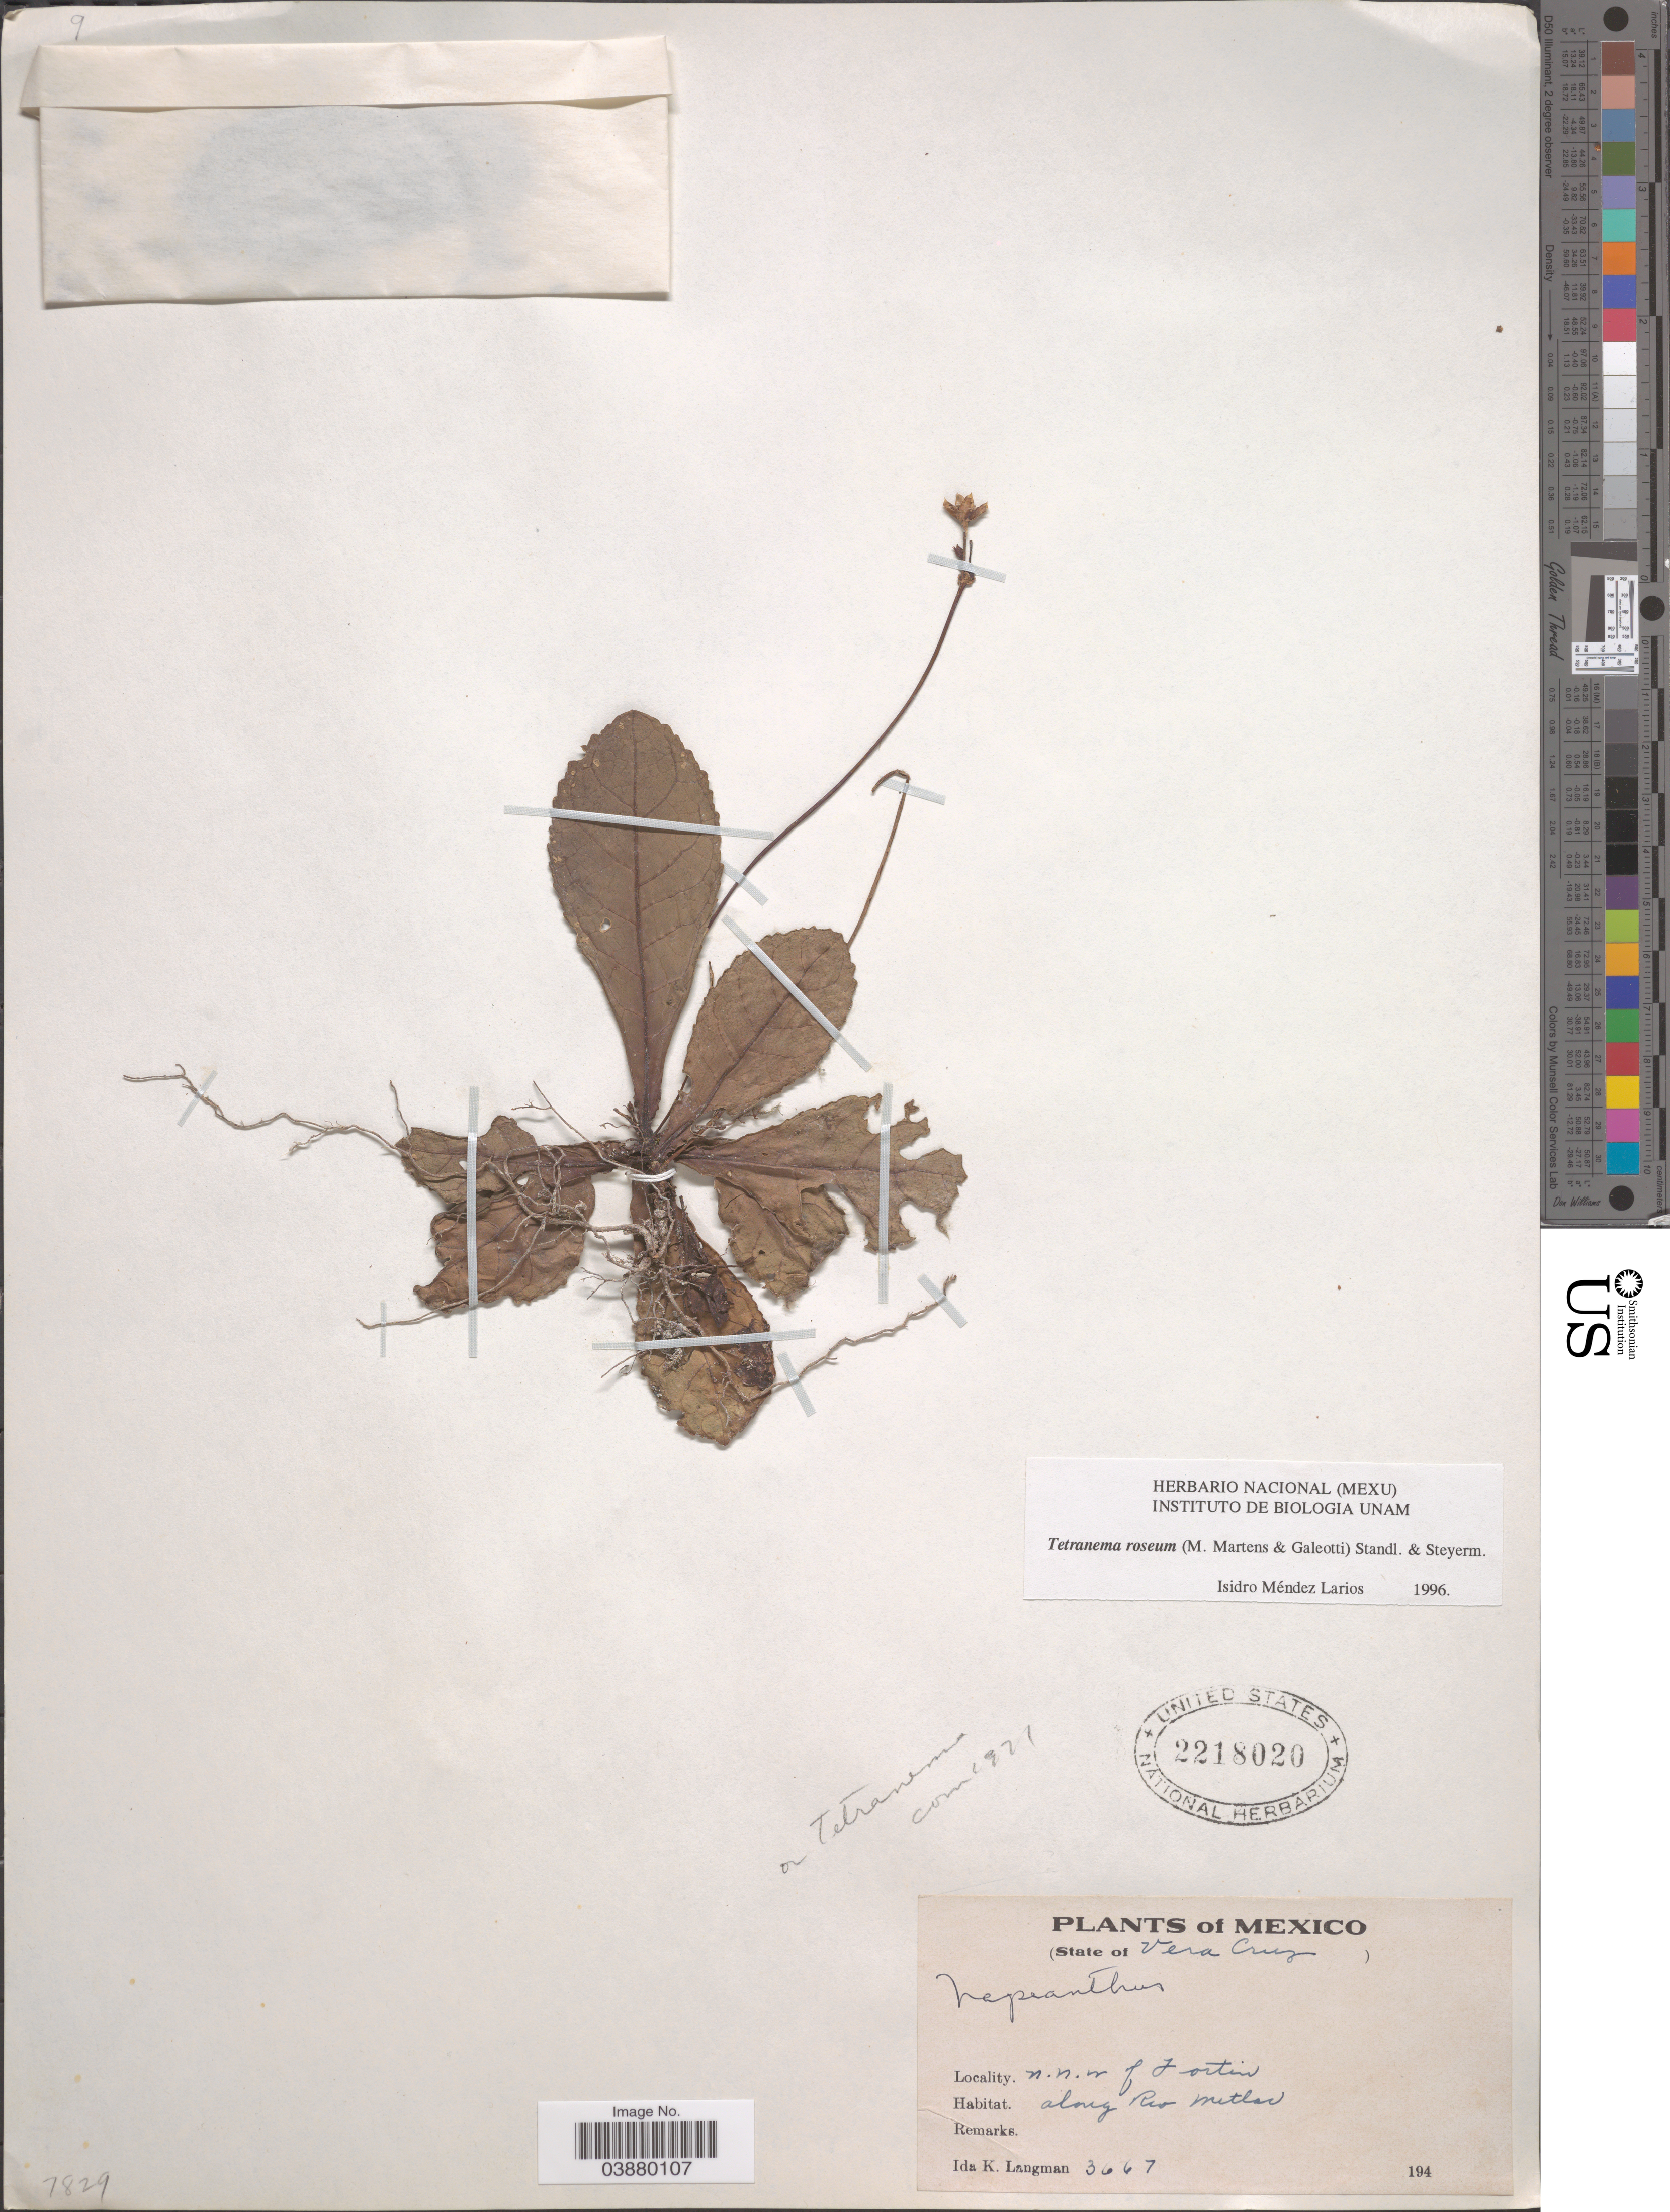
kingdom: Plantae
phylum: Tracheophyta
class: Magnoliopsida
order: Lamiales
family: Plantaginaceae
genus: Tetranema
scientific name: Tetranema roseum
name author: (M. Martens & Galeotti) Standl. & Steyerm.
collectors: I. K. Langman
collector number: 3667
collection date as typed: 194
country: Mexico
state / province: Veracruz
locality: State of Vera Cruz. N.N.W. of Fortin. Along Rio Metlac.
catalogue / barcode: US 2218020